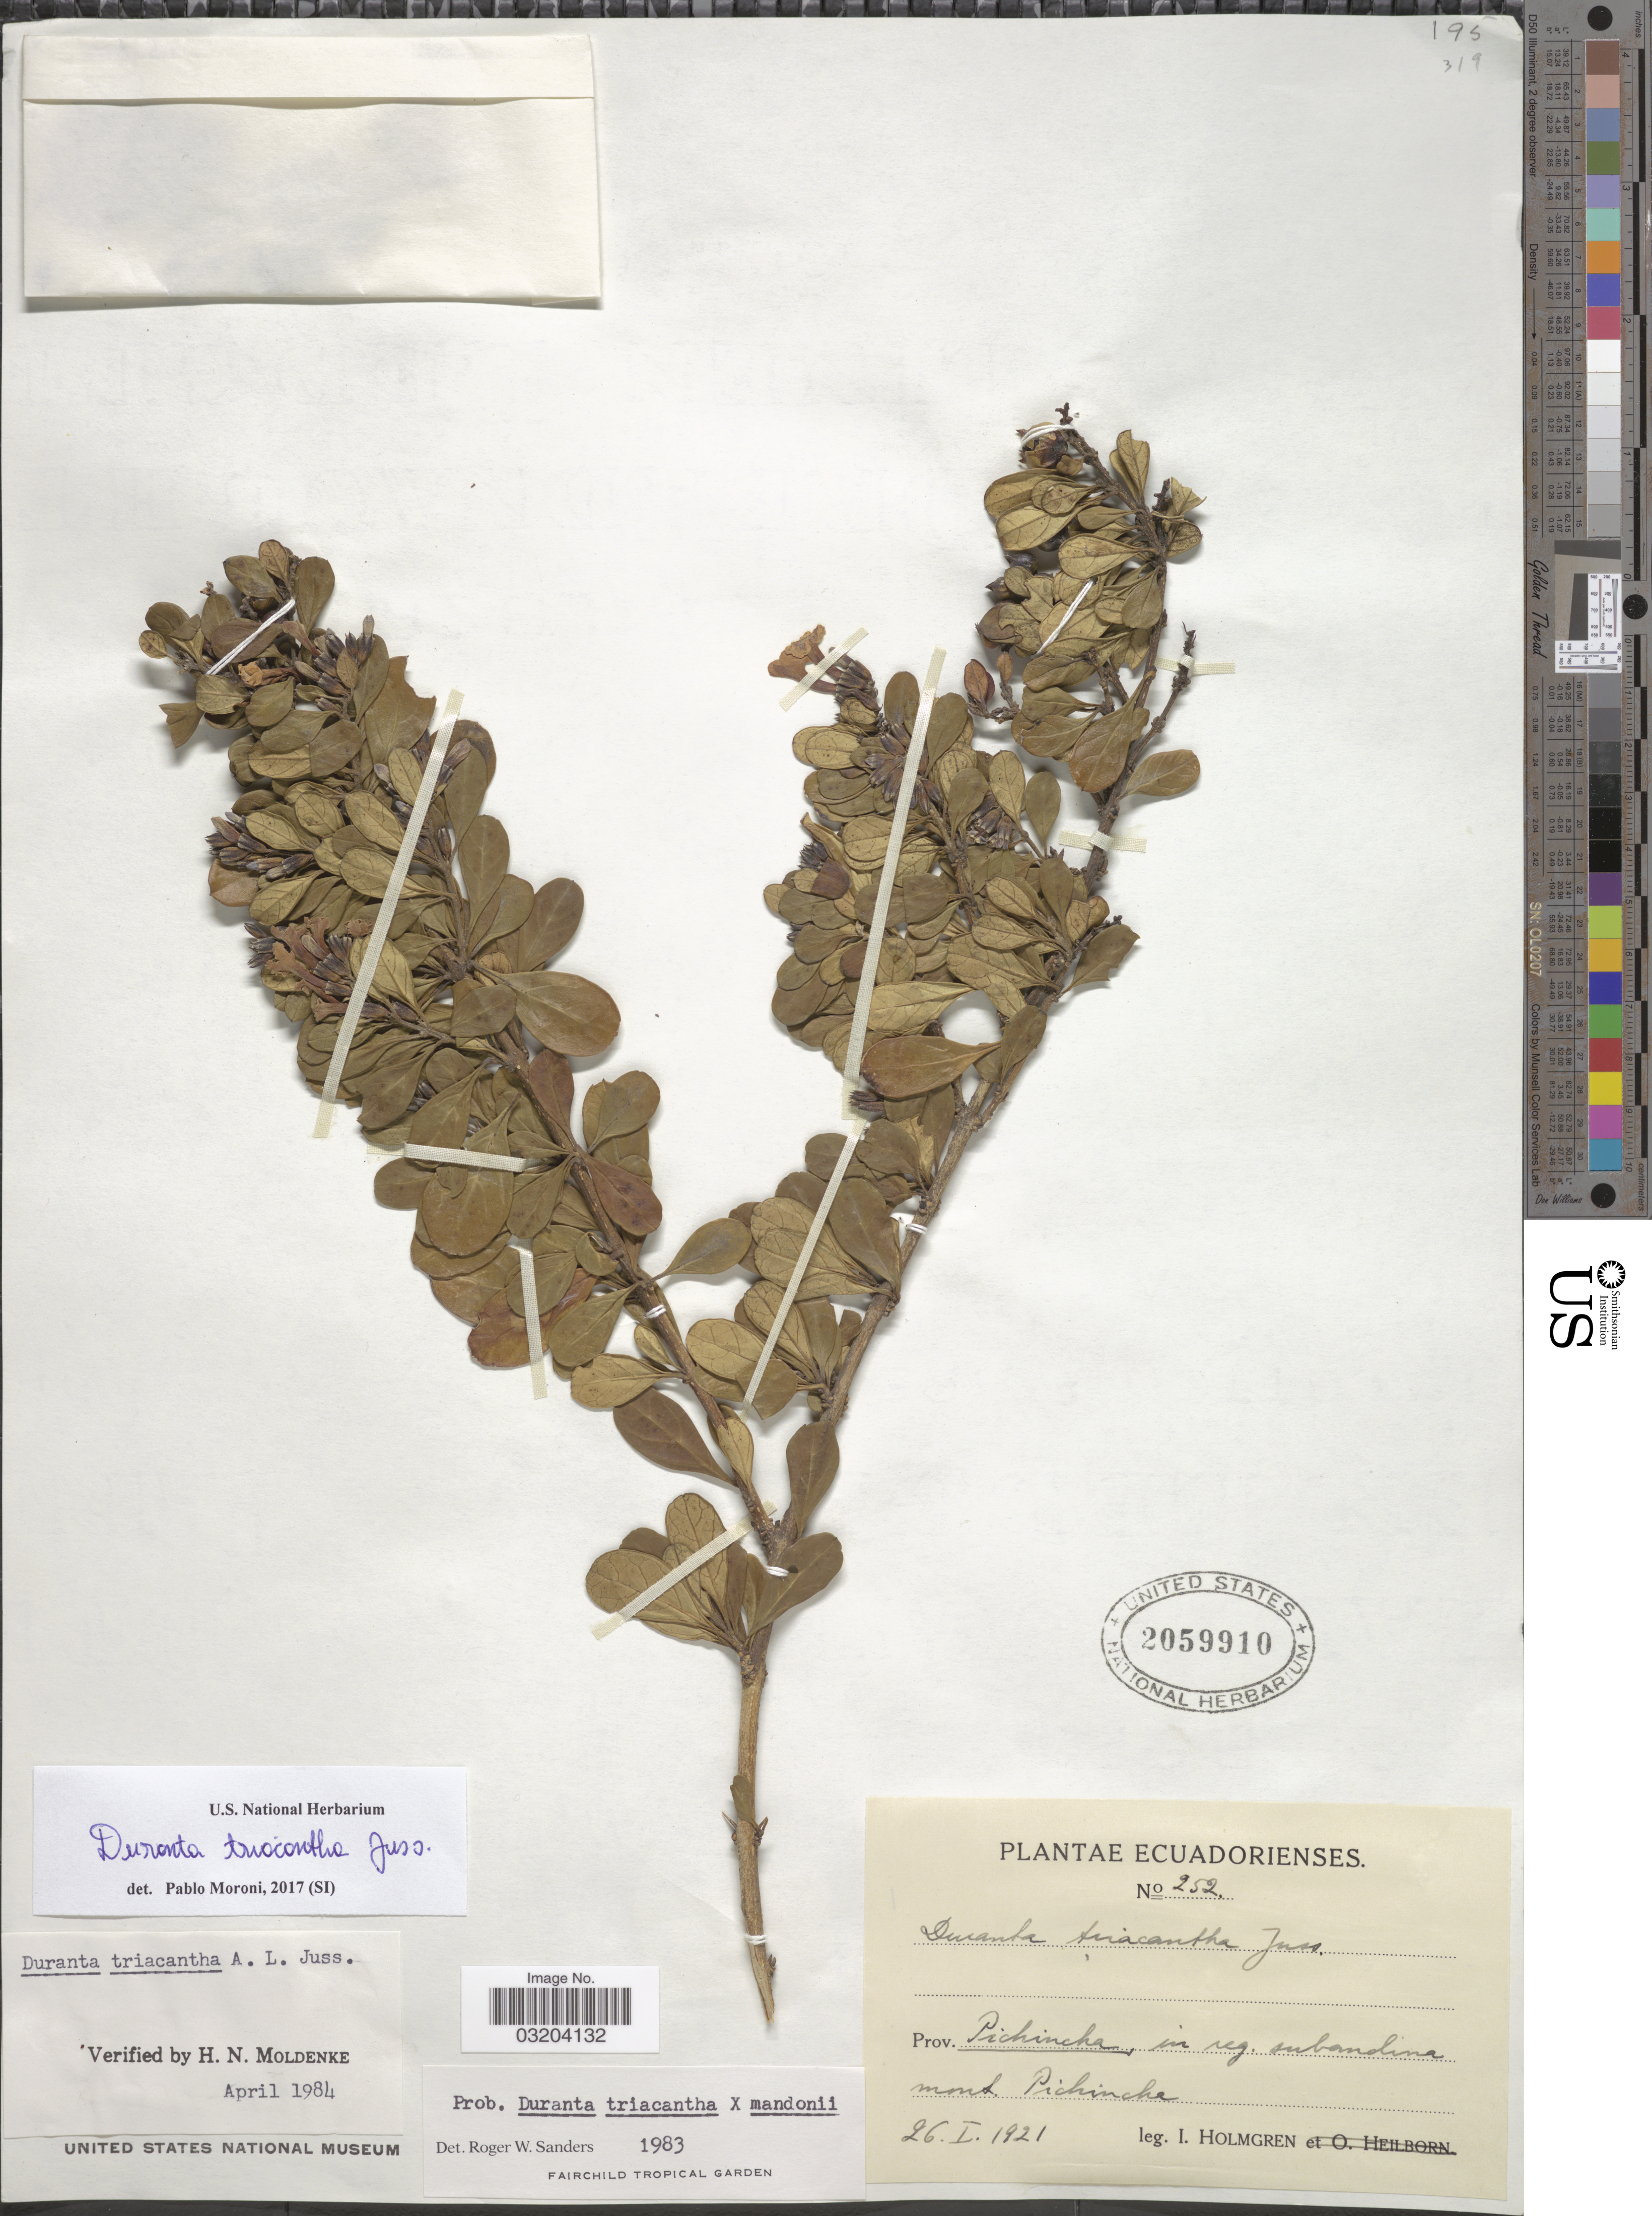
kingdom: Plantae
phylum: Tracheophyta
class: Magnoliopsida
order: Lamiales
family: Verbenaceae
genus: Duranta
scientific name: Duranta triacantha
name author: Juss.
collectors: I. Holmgren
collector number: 252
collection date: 1921-01-26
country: Ecuador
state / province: Pichincha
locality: In reg. subandina mont. Pichincha.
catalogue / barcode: US 2059910